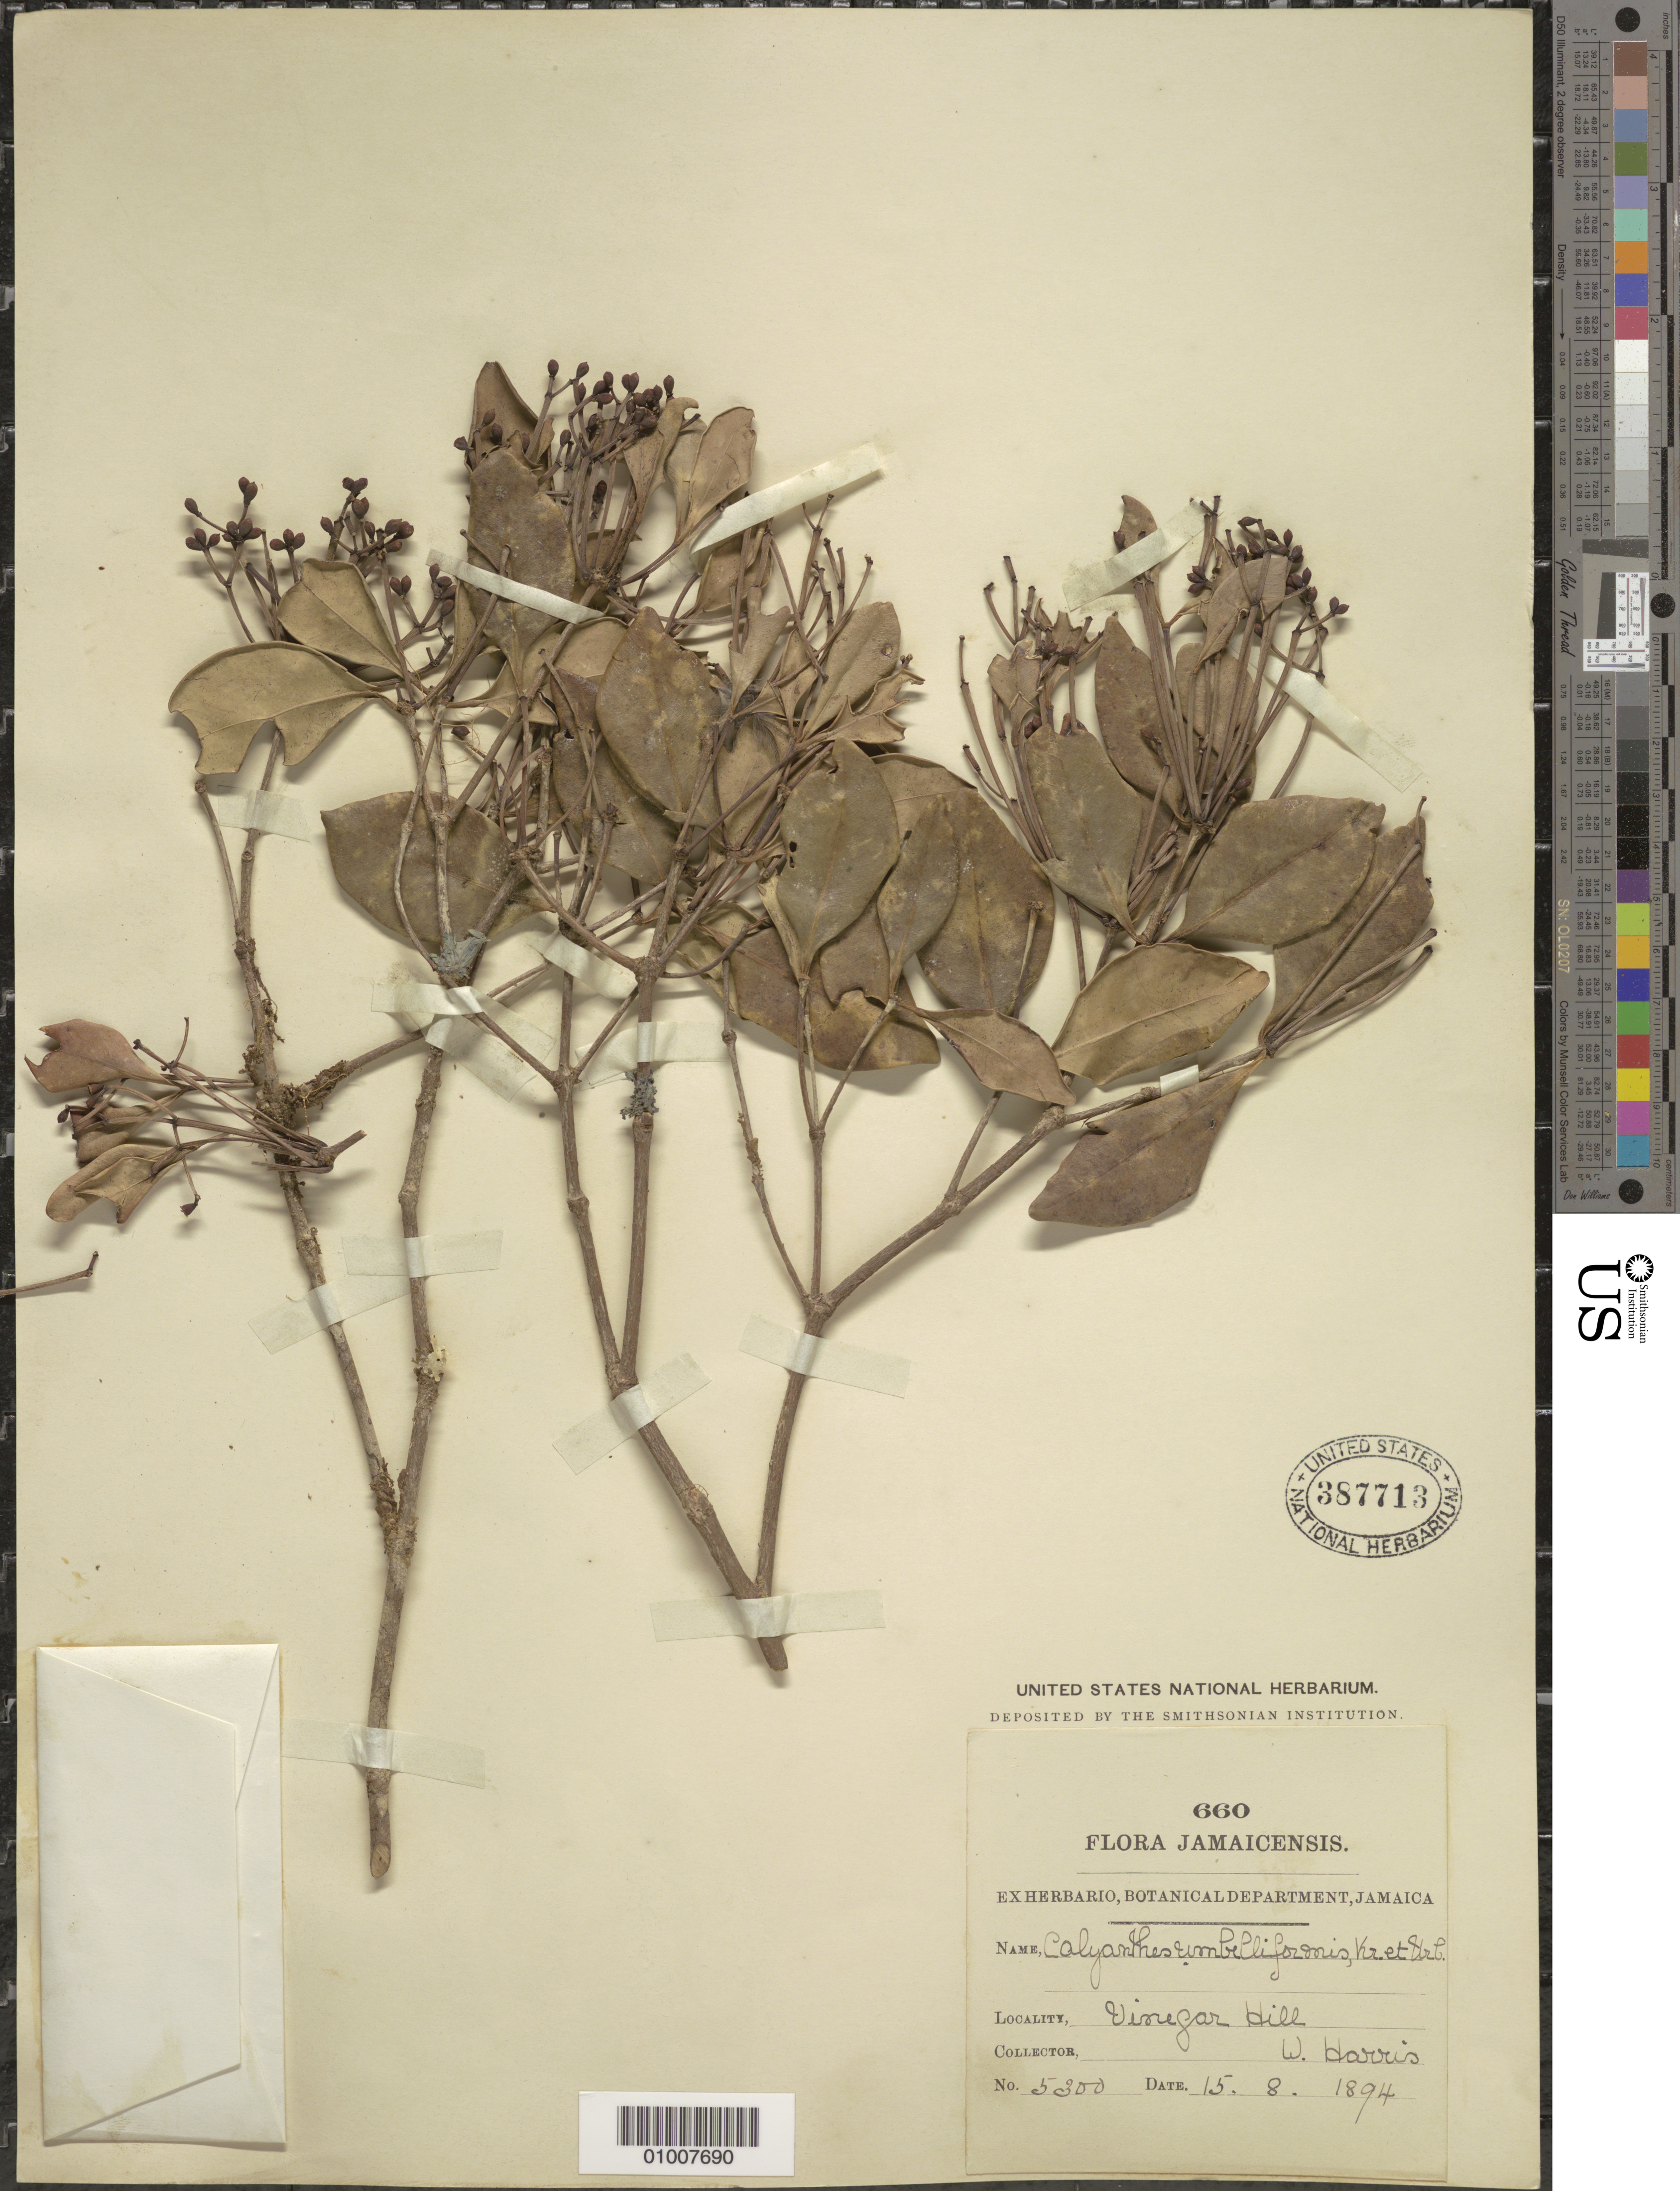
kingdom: Plantae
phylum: Tracheophyta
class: Magnoliopsida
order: Myrtales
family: Myrtaceae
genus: Myrcia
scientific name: Myrcia umbelliformis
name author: (Krug & Urb.) K. Campbell & K. Samra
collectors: W. H. Harris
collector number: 5300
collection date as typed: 15 Aug 1894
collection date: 1894-08-15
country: Jamaica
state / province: Westmoreland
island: Jamaica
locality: Vinegar Hill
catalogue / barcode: US 387713